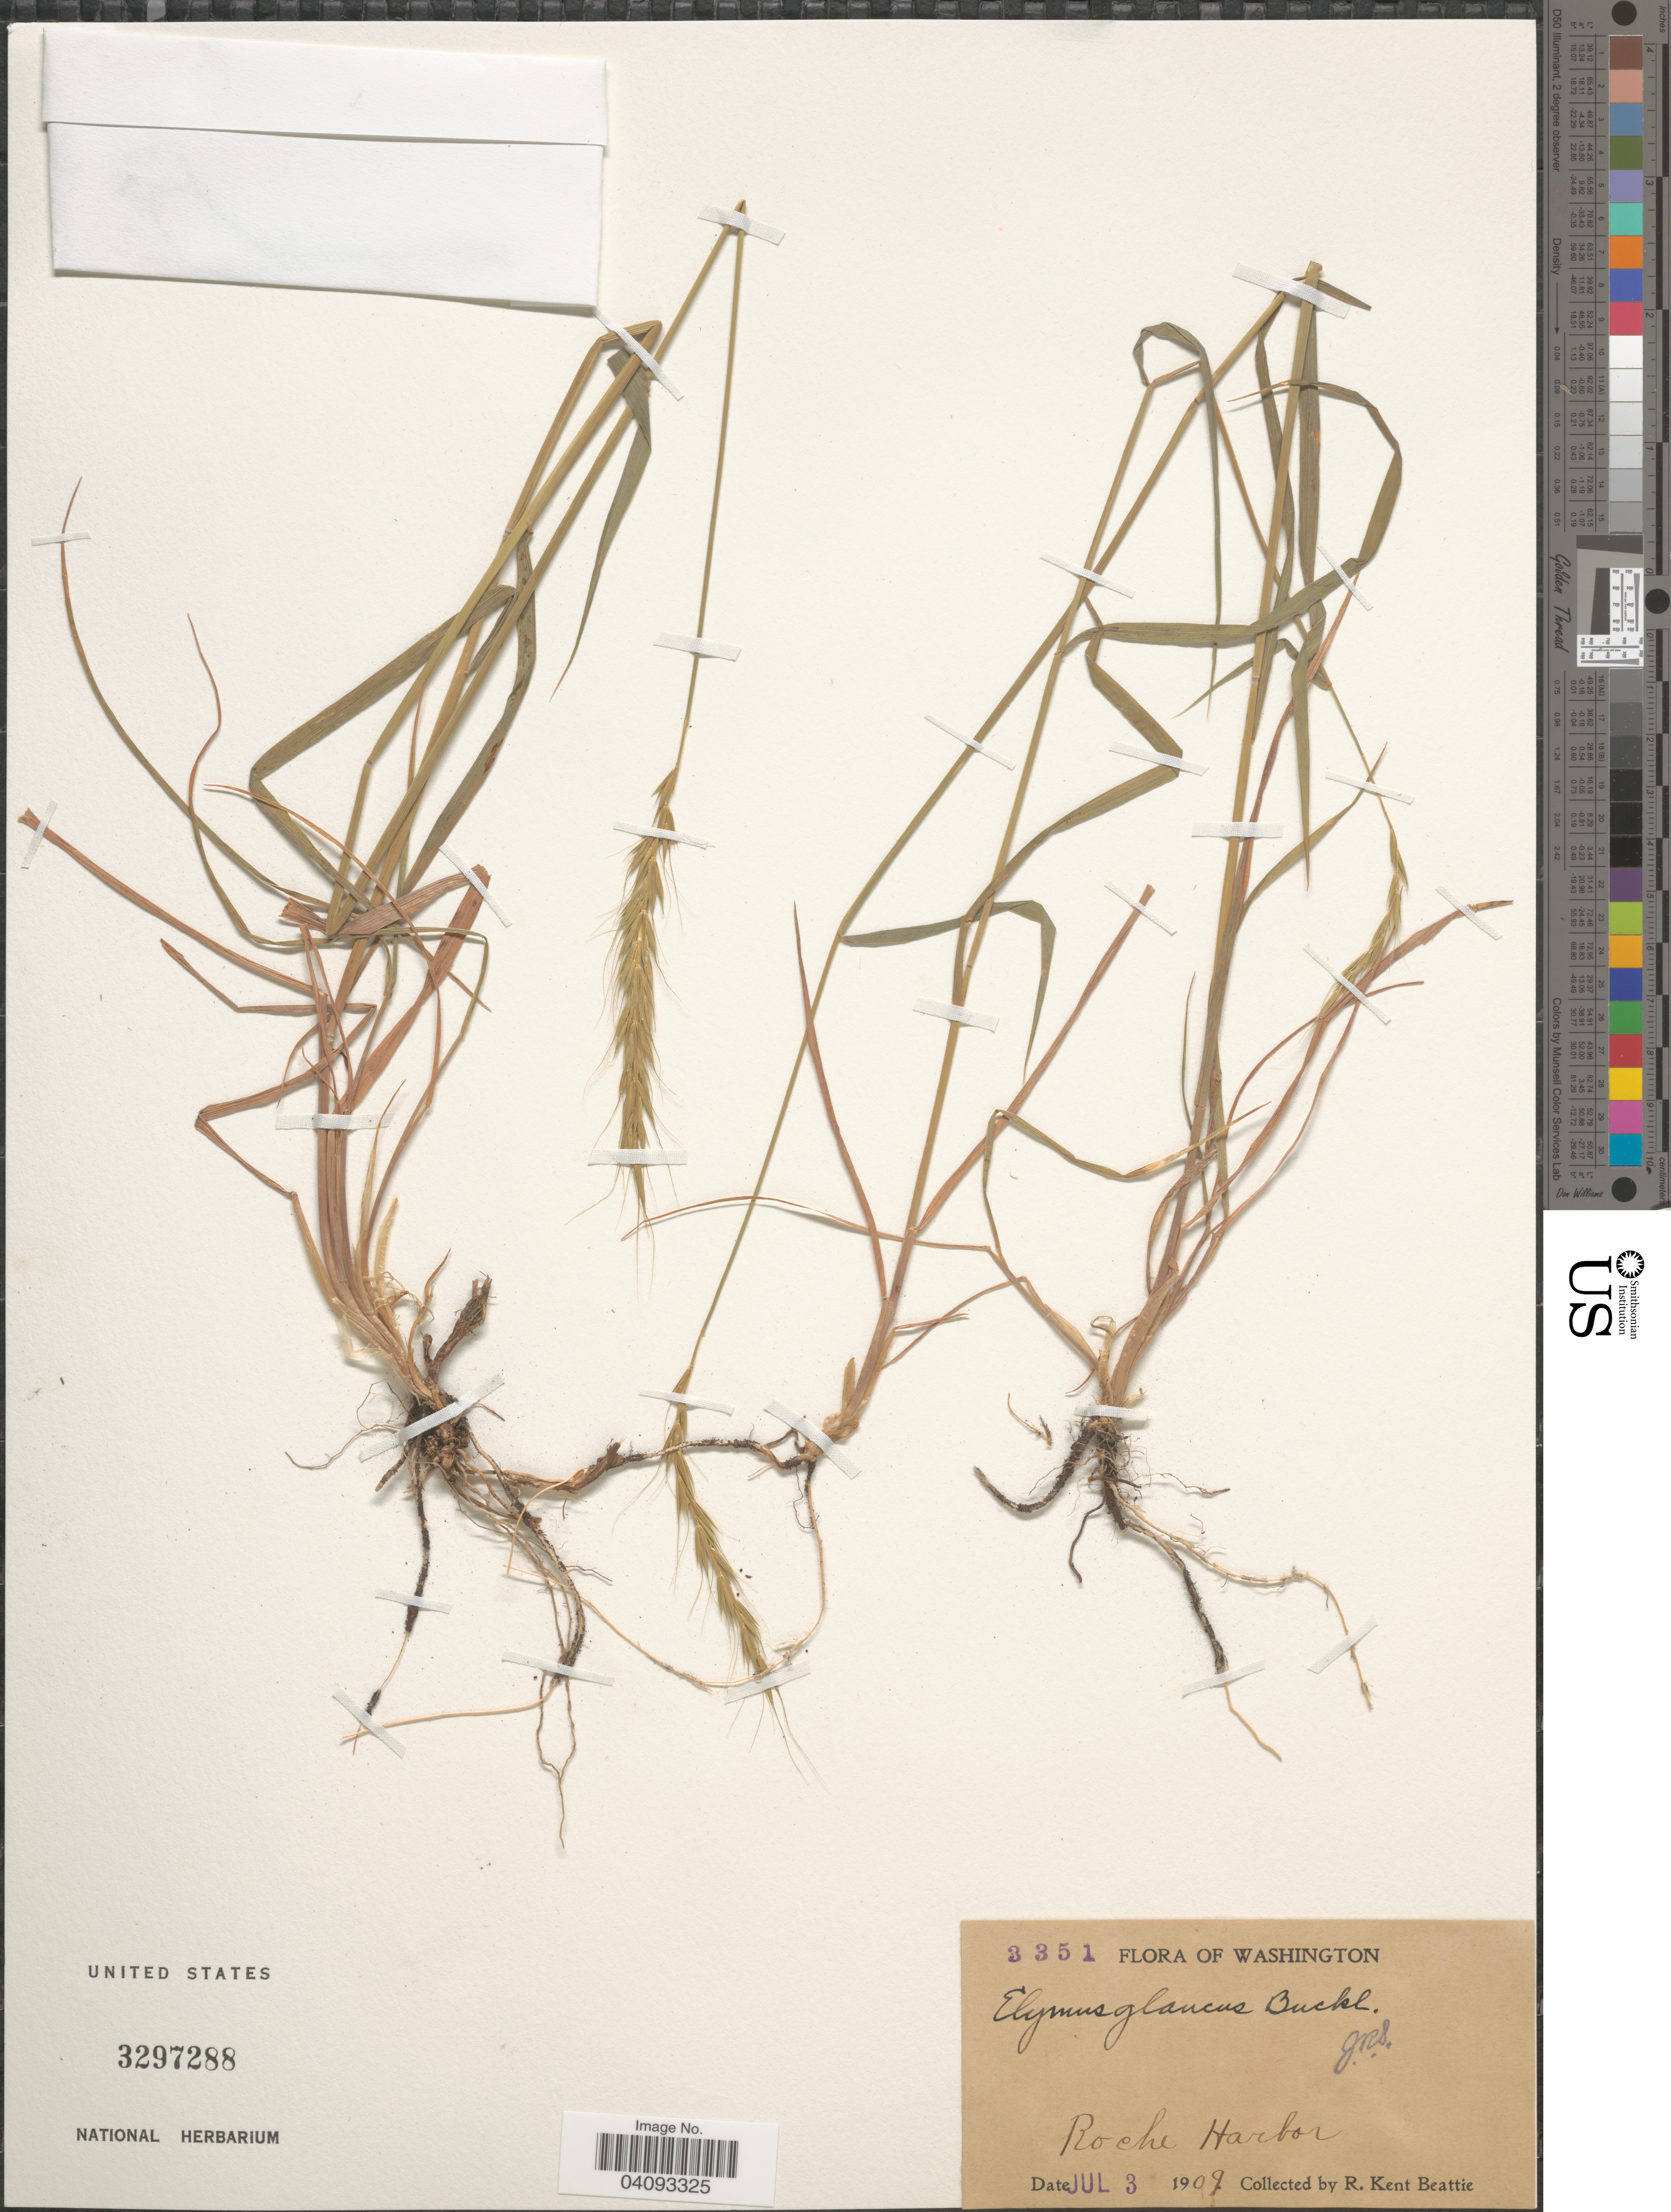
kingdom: Plantae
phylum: Tracheophyta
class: Liliopsida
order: Poales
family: Poaceae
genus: Elymus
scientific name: Elymus glaucus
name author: Buckley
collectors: R. K. Beattie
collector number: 3351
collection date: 1909-07-03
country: United States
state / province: Washington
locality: Roche Harbor.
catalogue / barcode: US 3297288